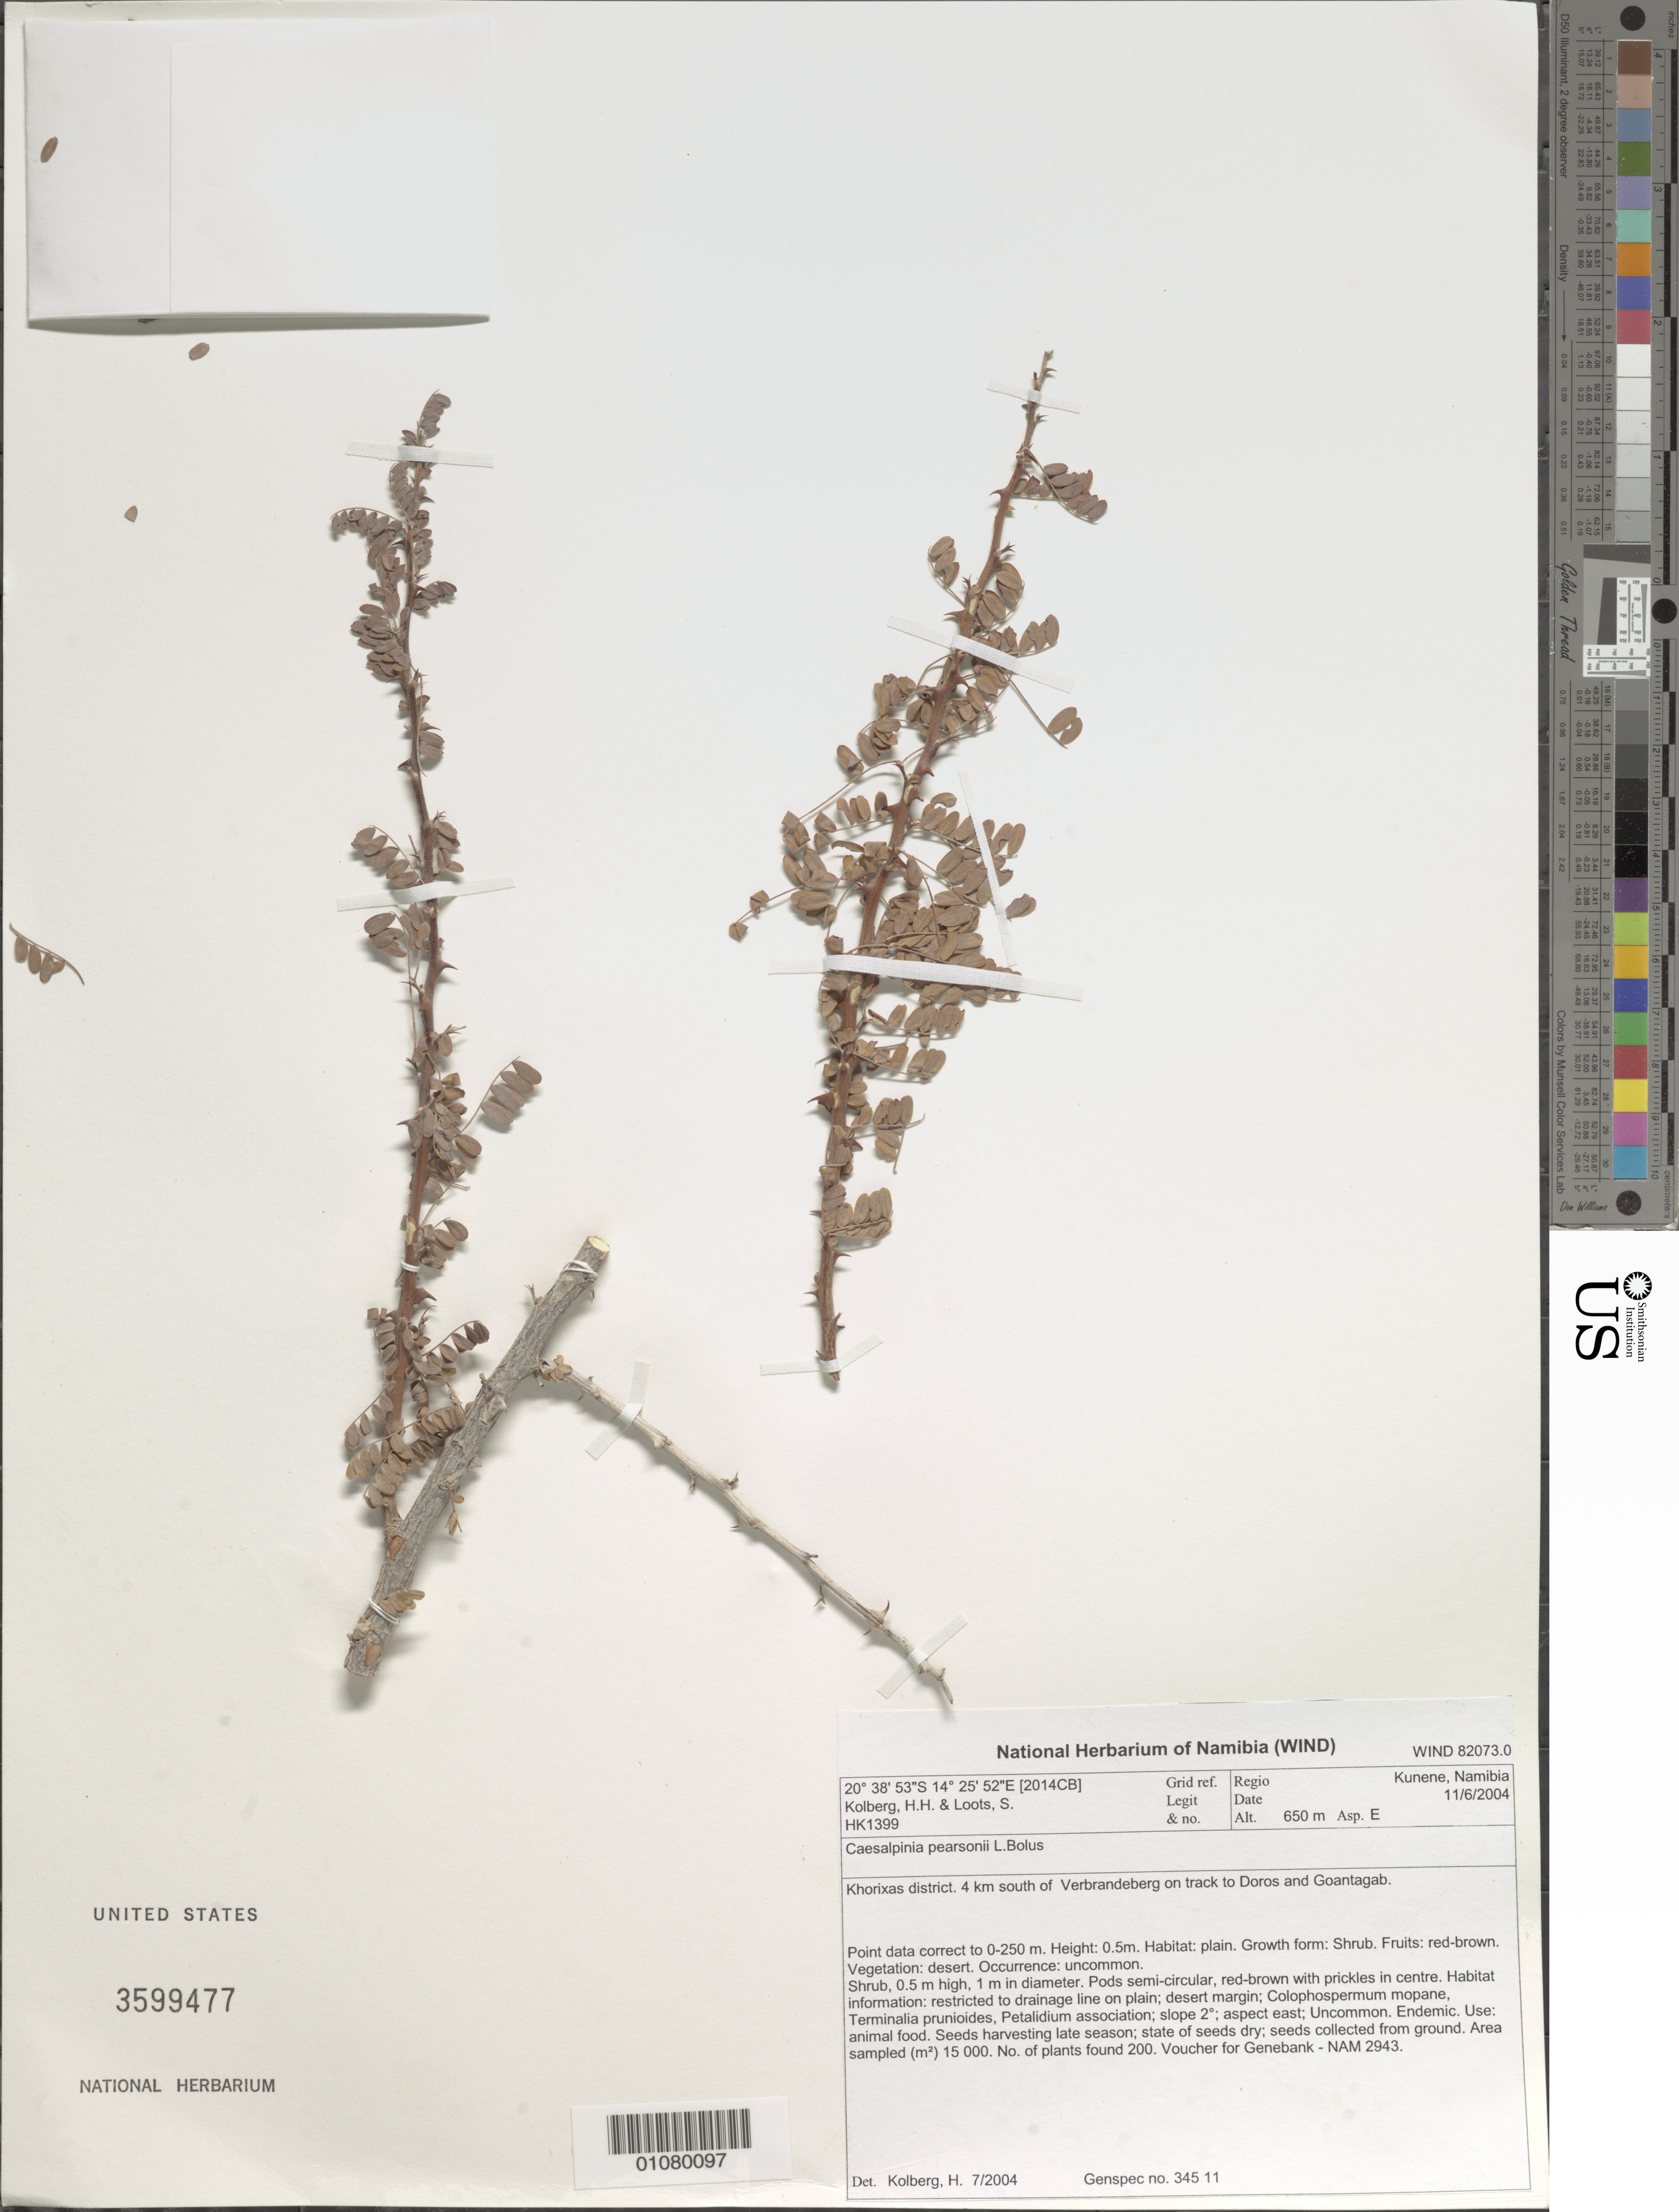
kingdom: Plantae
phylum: Tracheophyta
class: Magnoliopsida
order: Fabales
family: Fabaceae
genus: Hererolandia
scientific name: Hererolandia pearsonii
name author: (L. Bolus) Gagnon & G.P. Lewis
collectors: H. H. Kolberg & S. Loots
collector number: HK 1399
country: Namibia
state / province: Kunene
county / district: Khorixas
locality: S of Verbrandeberg on track to Doros and Goantagab.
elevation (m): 650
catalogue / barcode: US 3599477